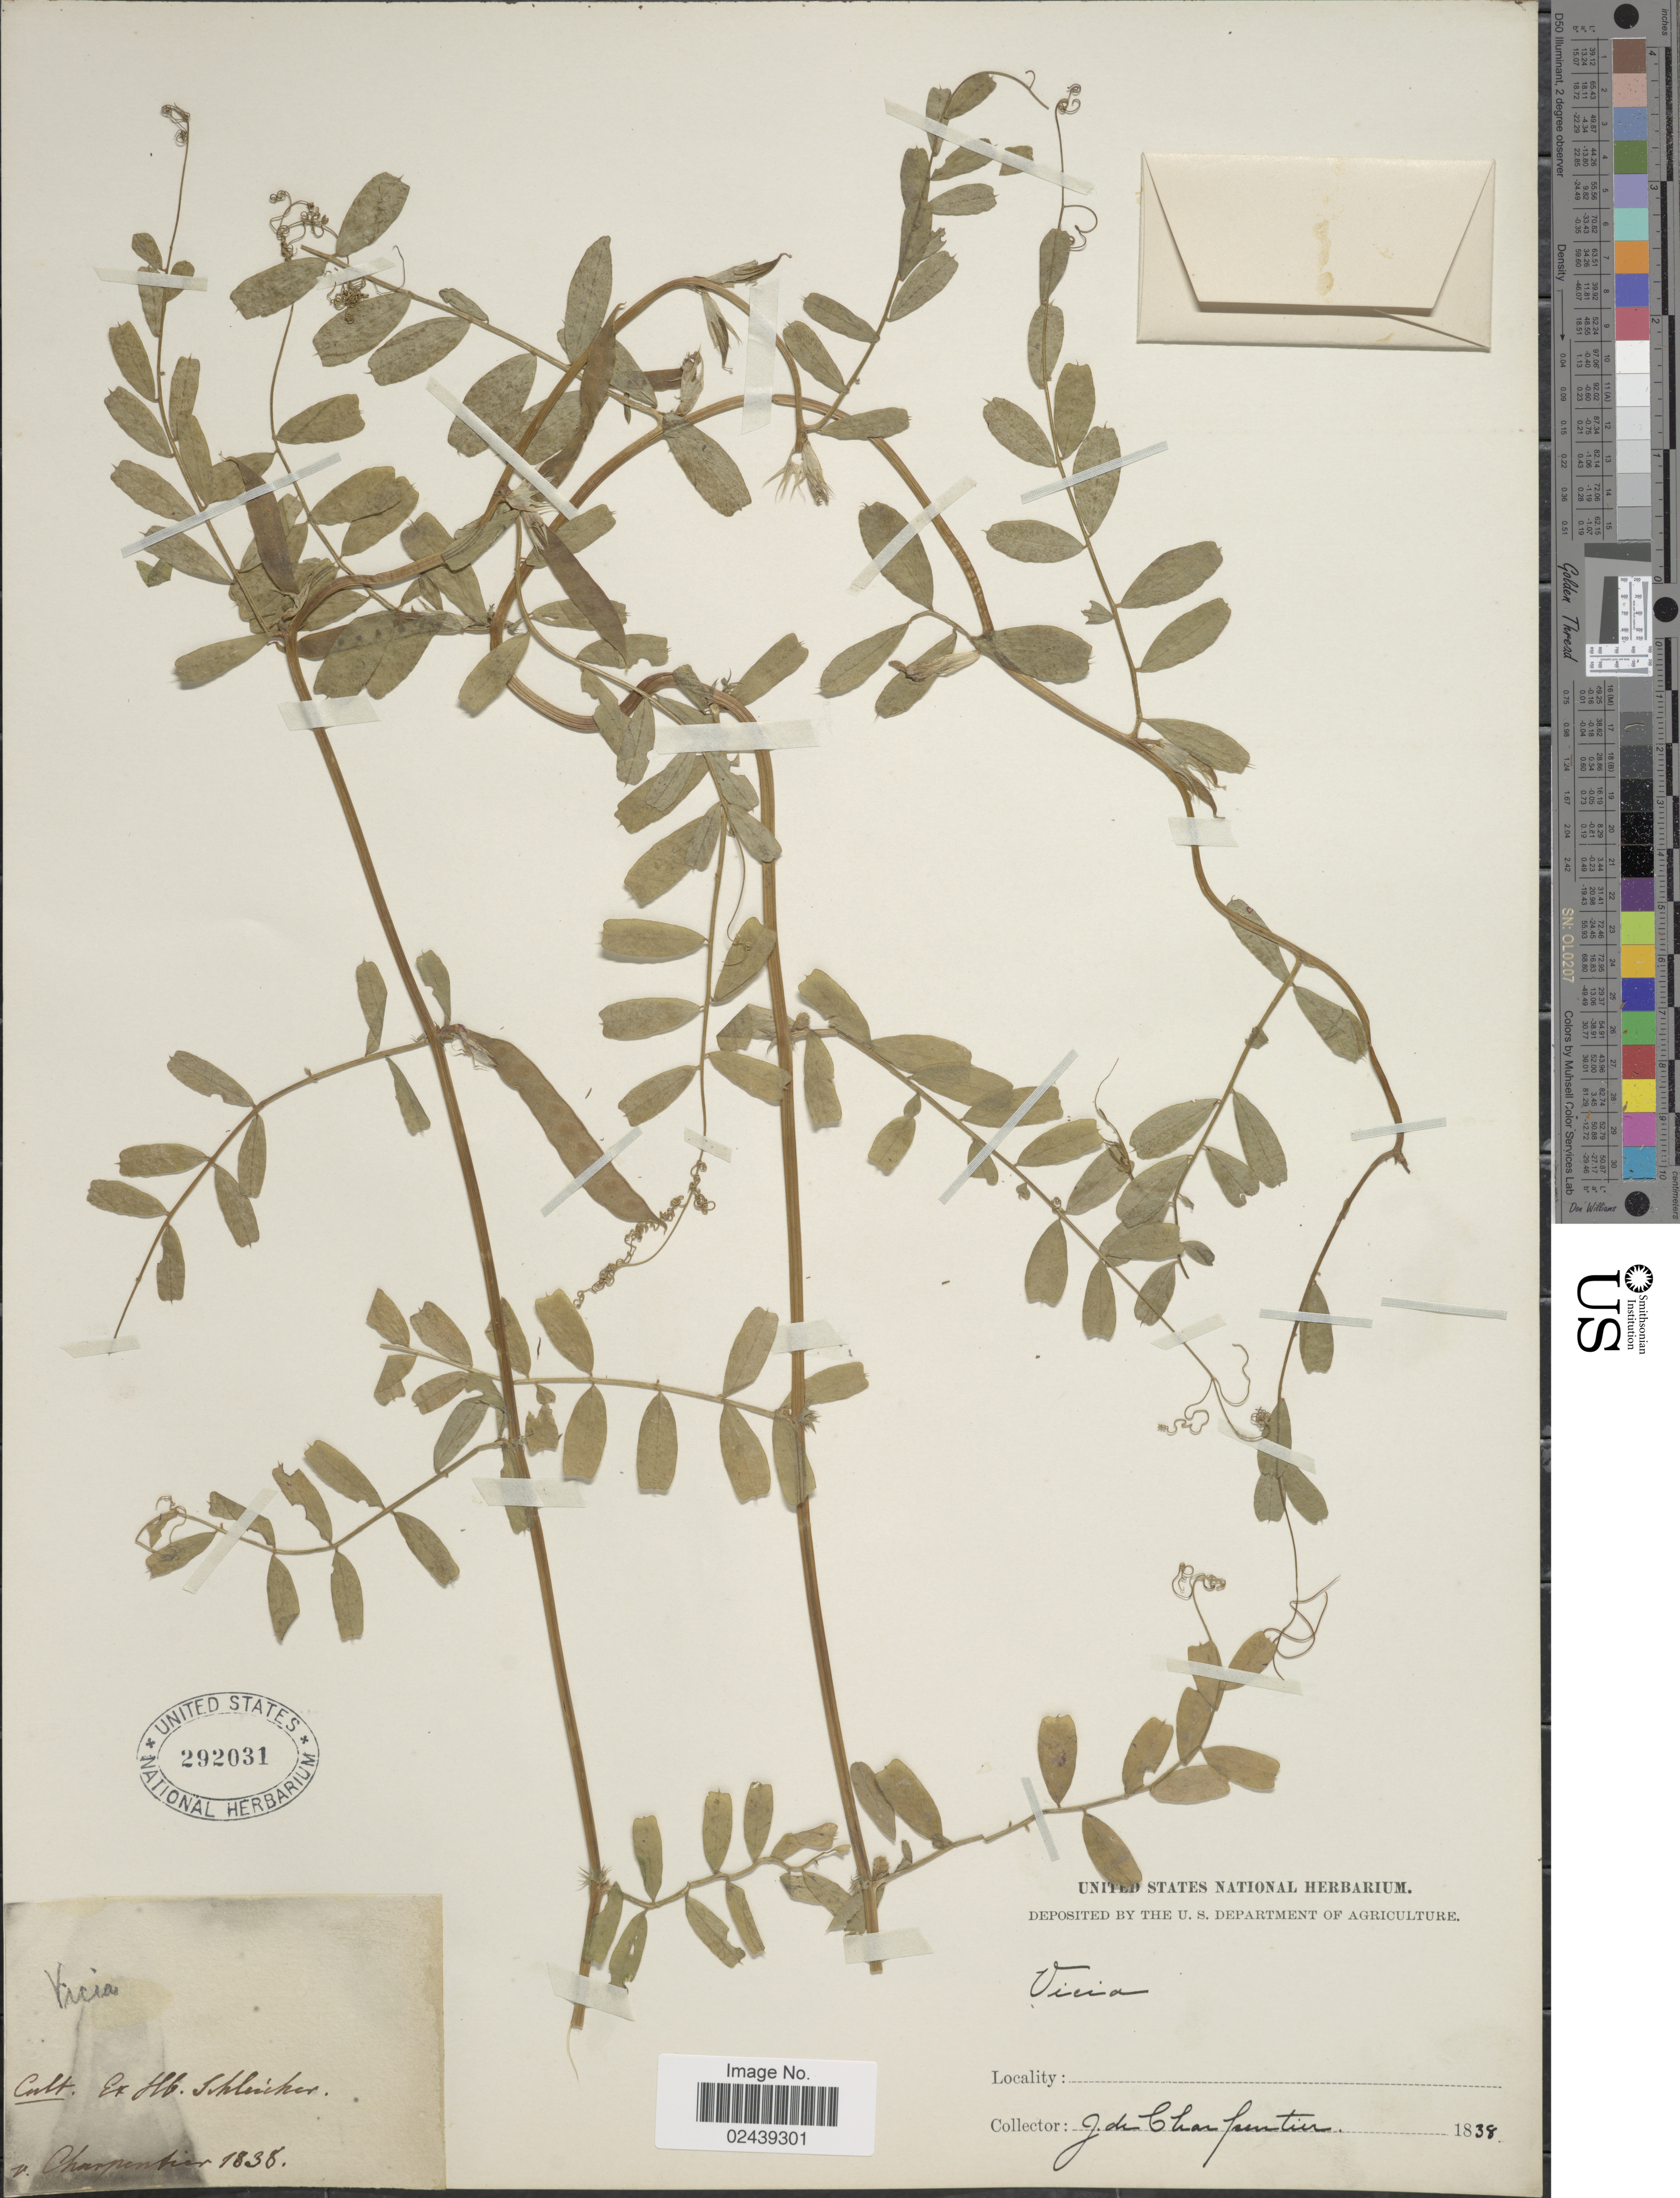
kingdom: Plantae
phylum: Tracheophyta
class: Magnoliopsida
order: Fabales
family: Fabaceae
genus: Vicia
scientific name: Vicia sativa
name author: L.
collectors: J. de Charpentier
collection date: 1838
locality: Cult. Ex Hb. Schleicher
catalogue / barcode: US 292031